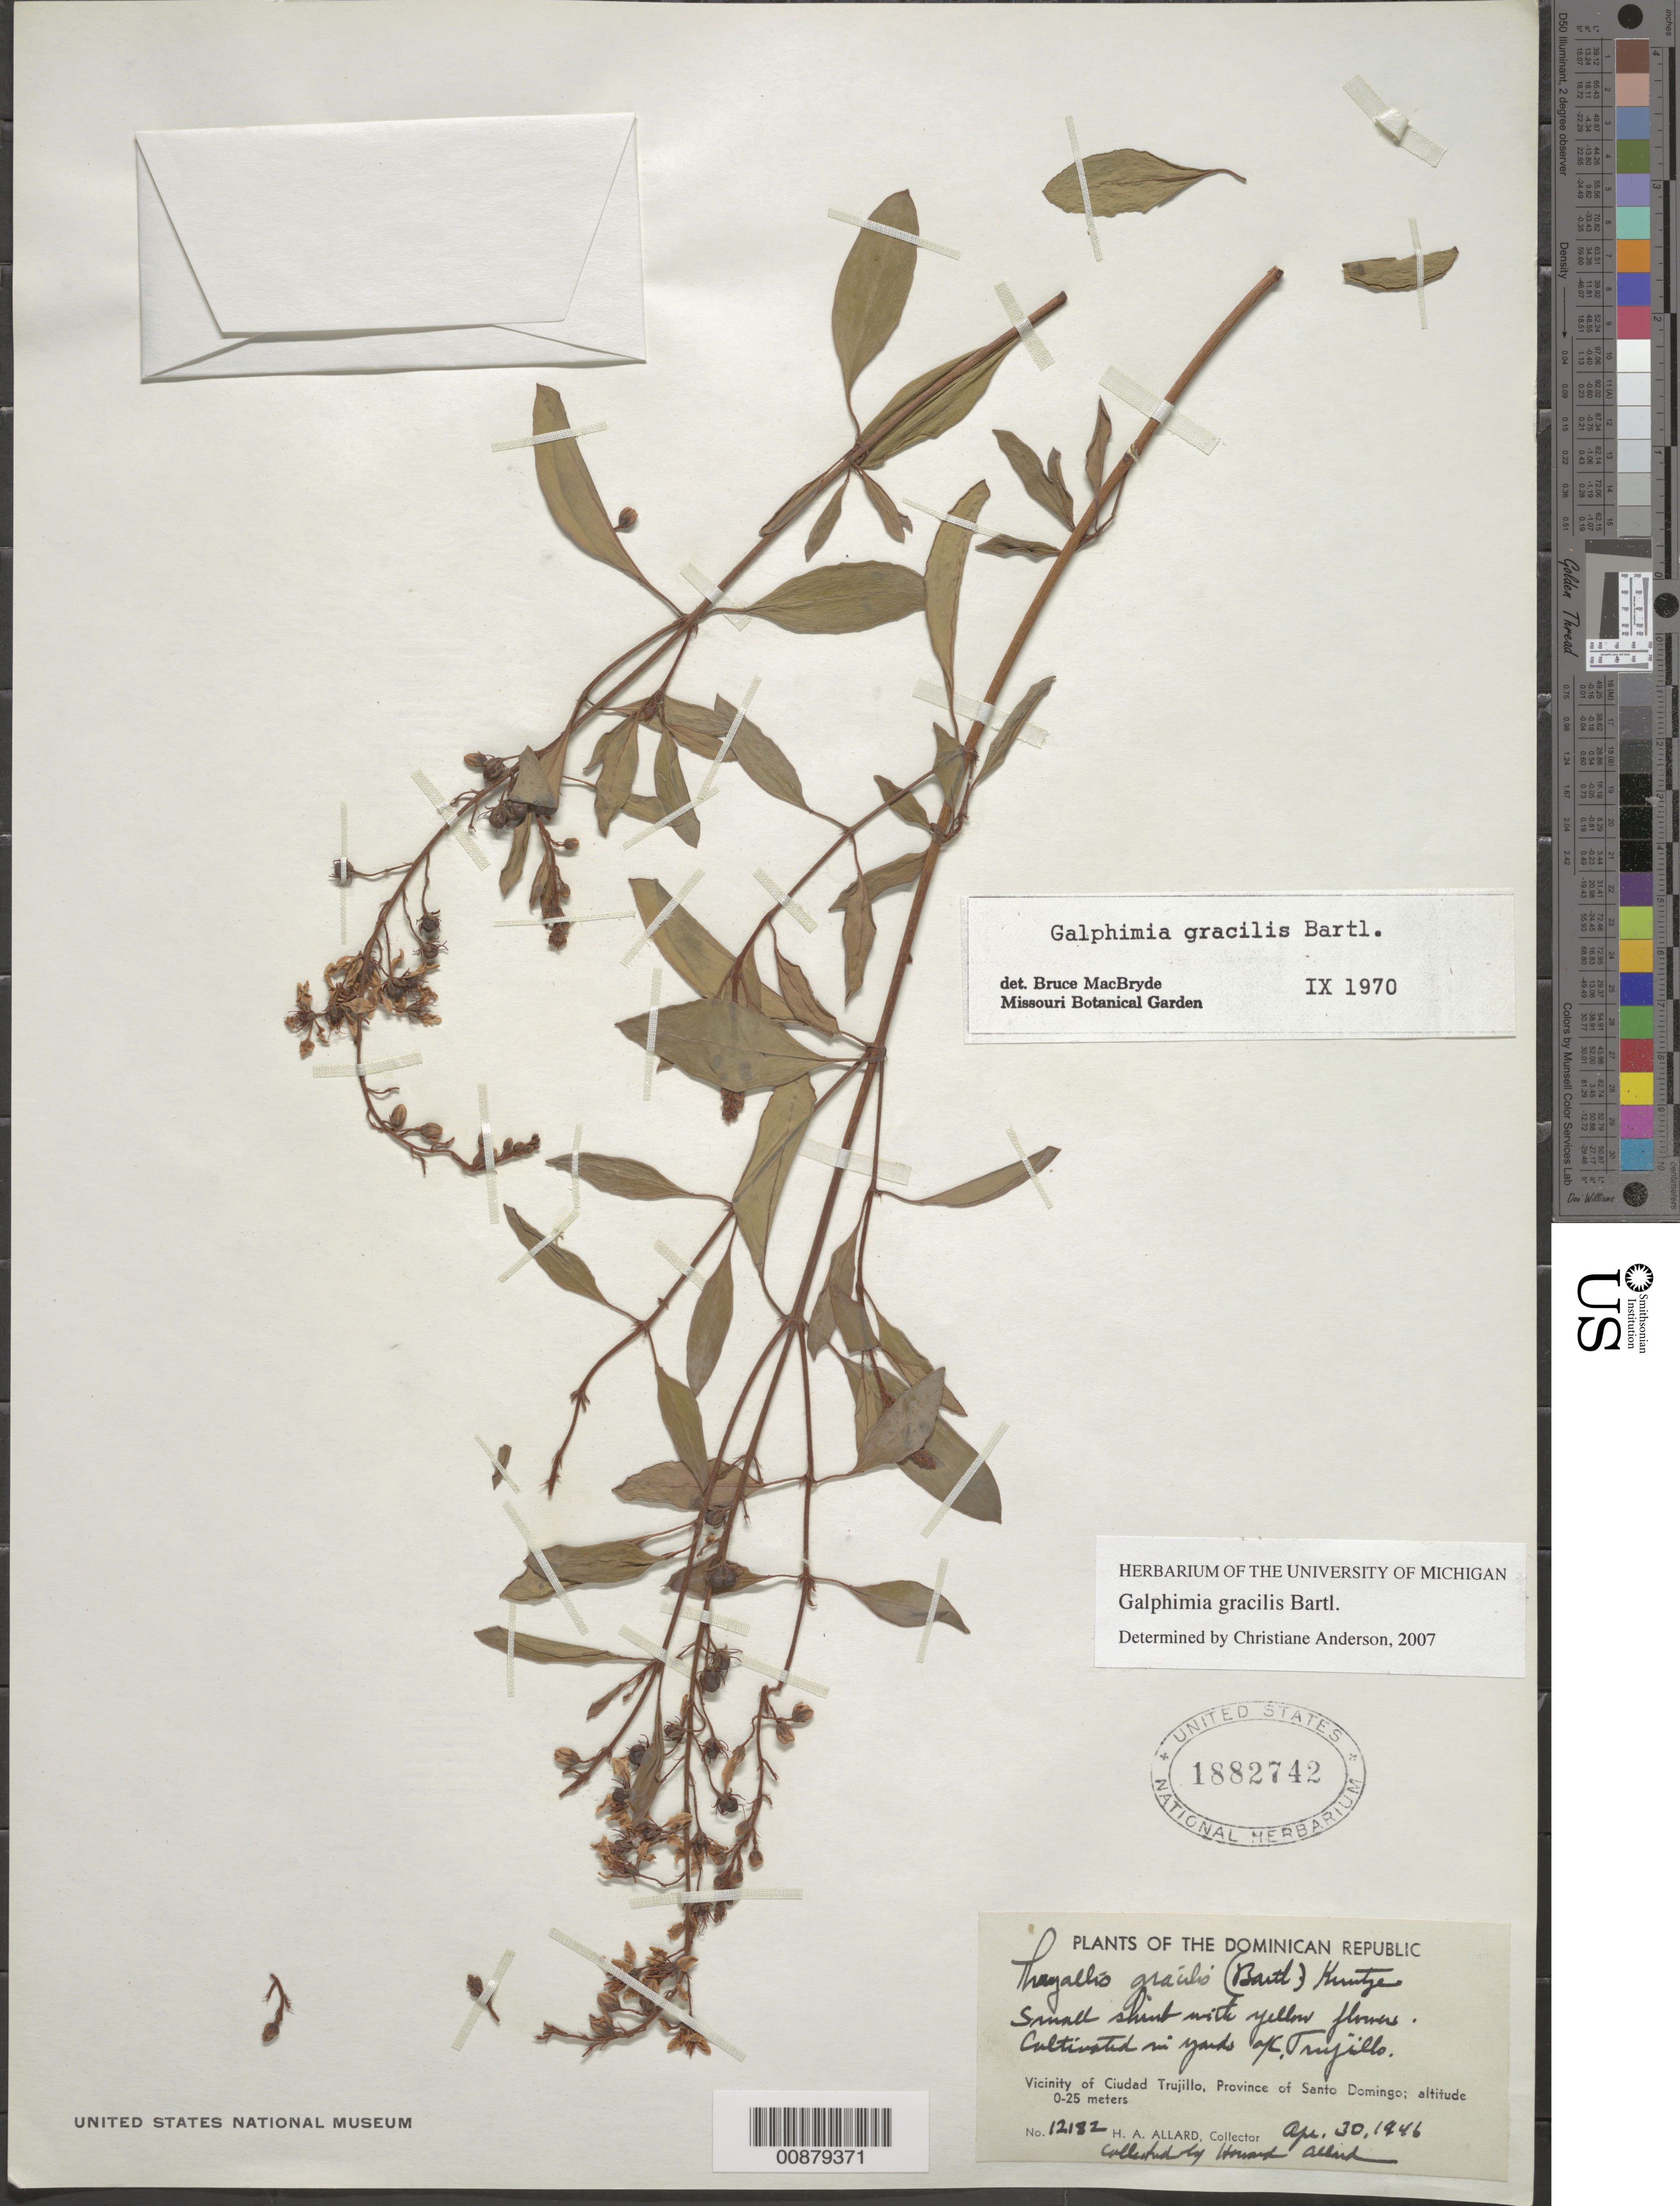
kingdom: Plantae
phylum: Tracheophyta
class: Magnoliopsida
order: Malpighiales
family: Malpighiaceae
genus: Galphimia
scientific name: Galphimia gracilis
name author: Bartl.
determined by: Anderson, C.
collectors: H. A. Allard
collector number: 12182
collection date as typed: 30 Apr 1946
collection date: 1946-04-30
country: Dominican Republic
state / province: Santo Domingo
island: Hispaniola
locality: vicinity of Ciudad Trujillo.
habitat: Culitvated in yards of Trujillo.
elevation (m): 0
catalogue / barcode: US 1882742